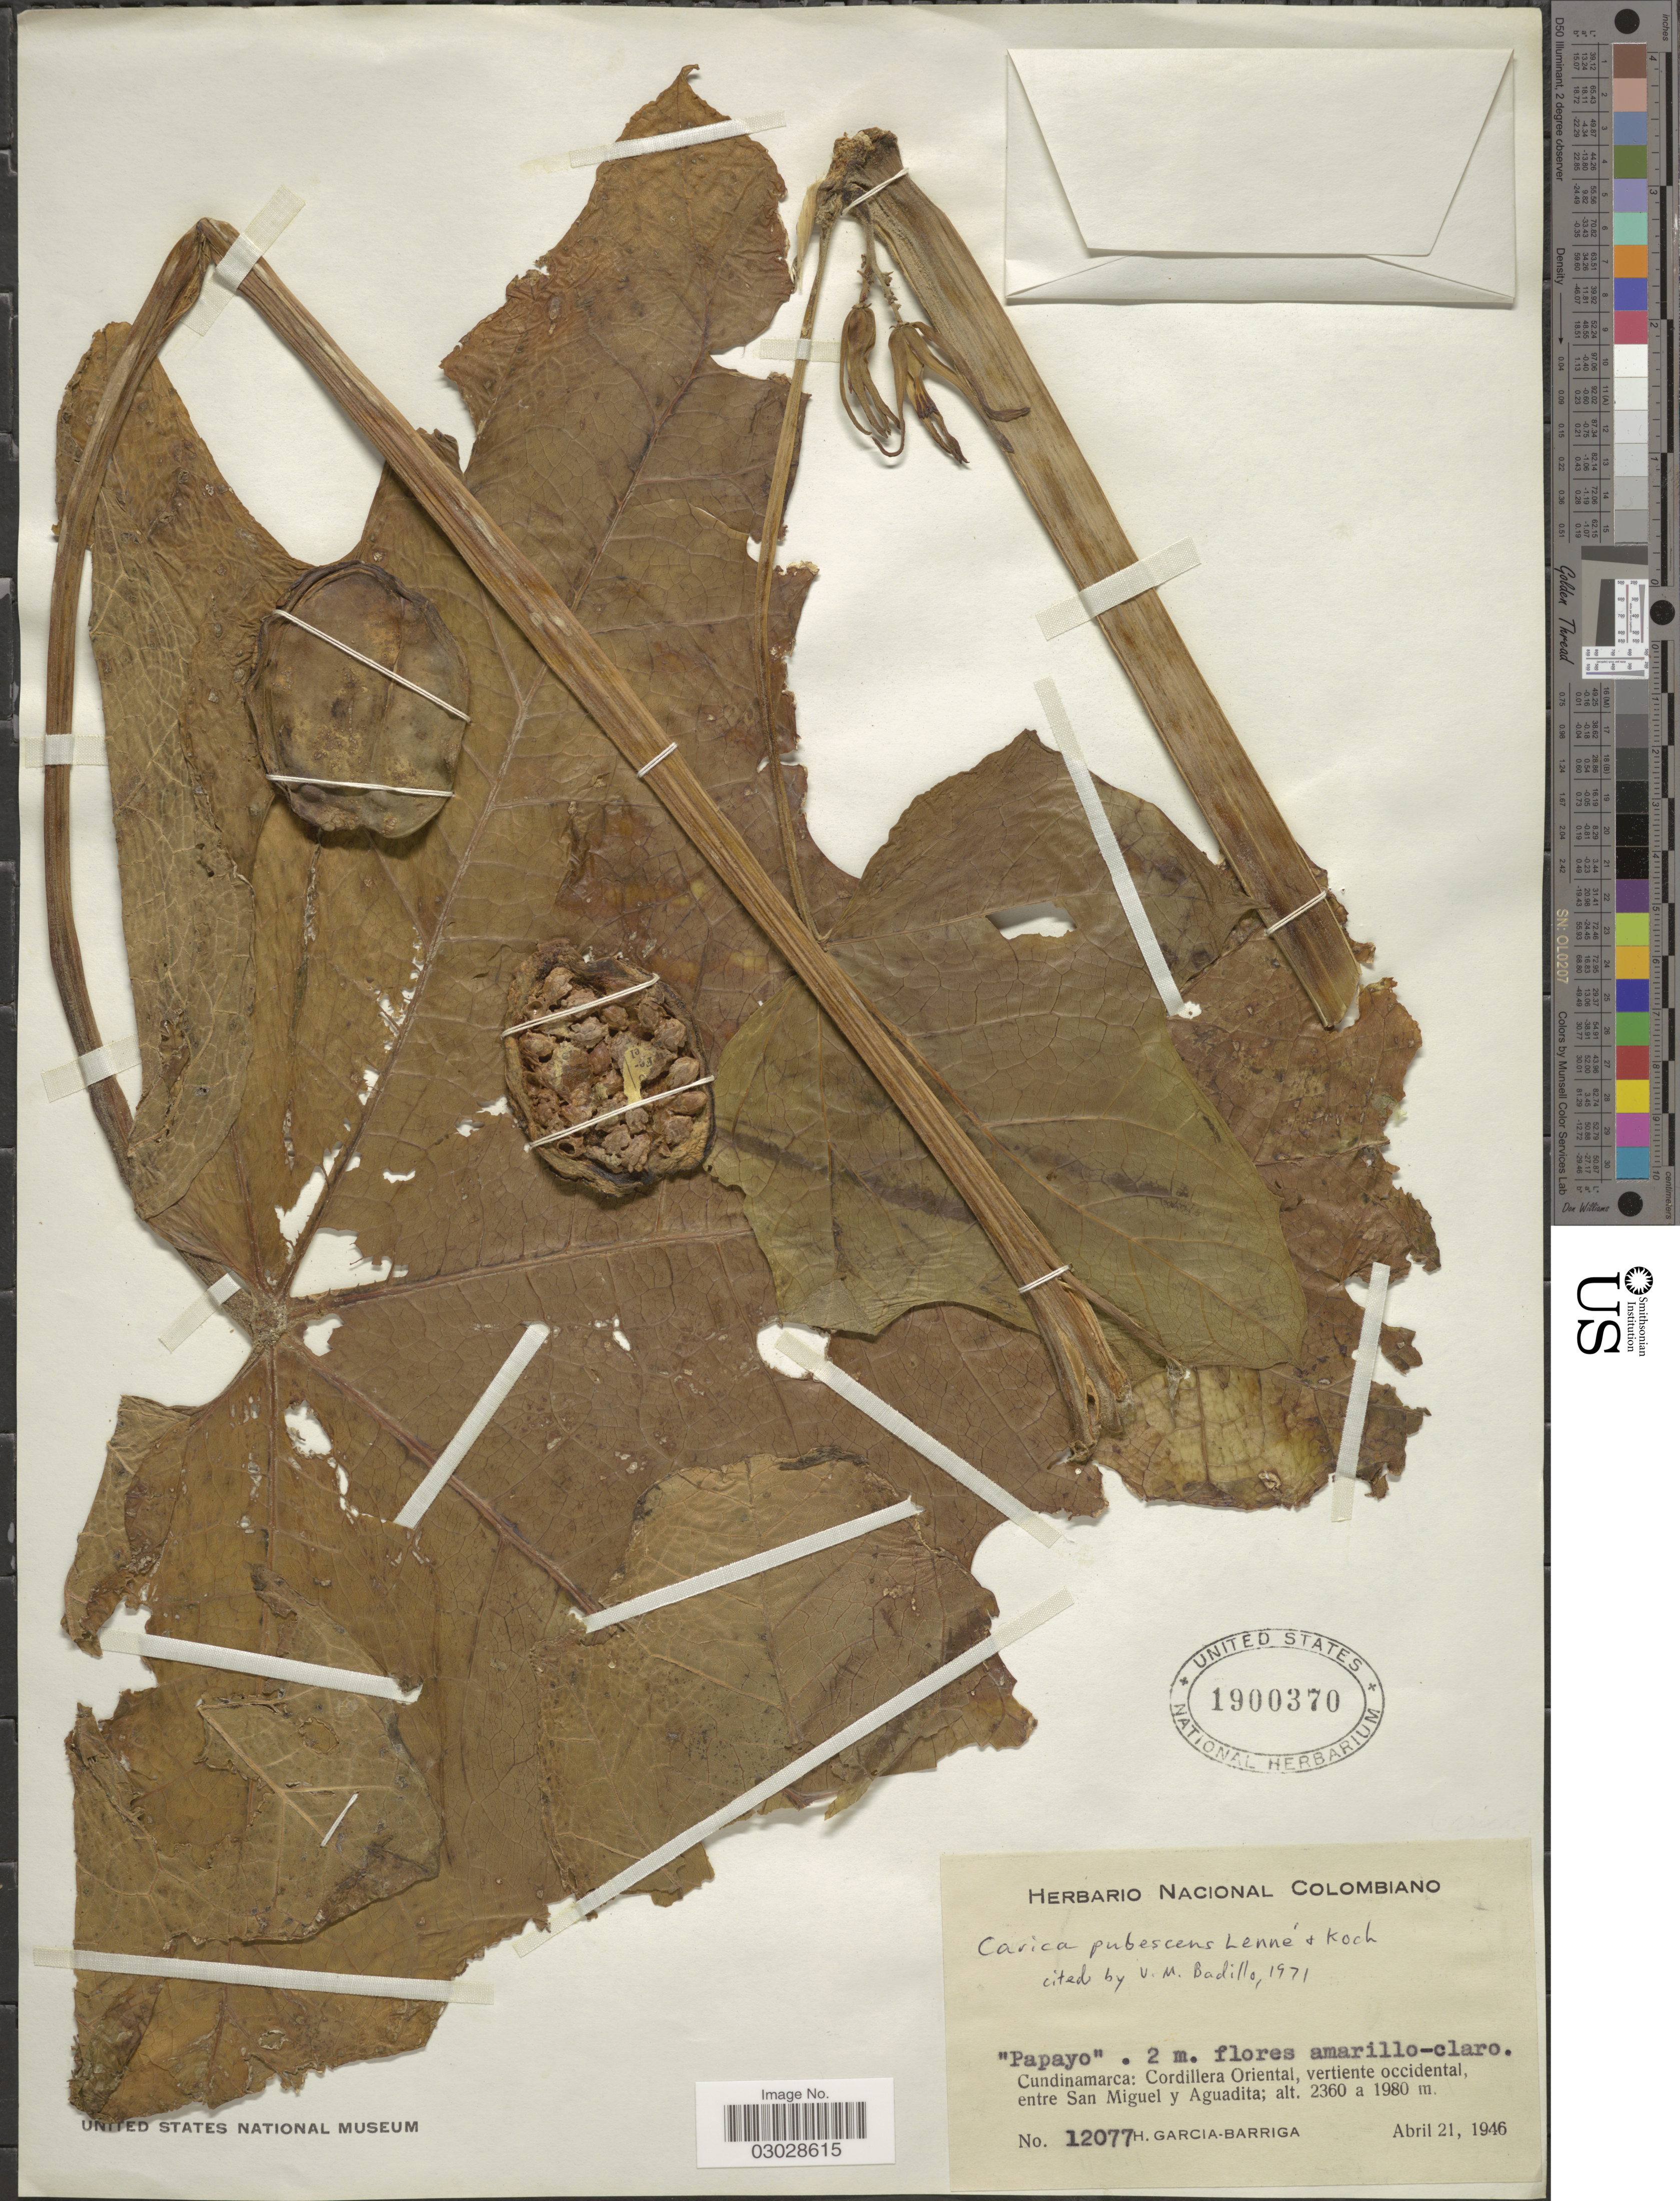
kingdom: Plantae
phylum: Tracheophyta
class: Magnoliopsida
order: Brassicales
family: Caricaceae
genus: Vasconcellea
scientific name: Vasconcellea pubescens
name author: A. DC.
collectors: H. García Barriga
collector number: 12077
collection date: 1946-04-21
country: Colombia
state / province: Cundinamarca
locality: Cordillera Oriental, vertiente occidental, entre San Miguel y Aguadita.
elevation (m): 1980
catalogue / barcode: US 1900370